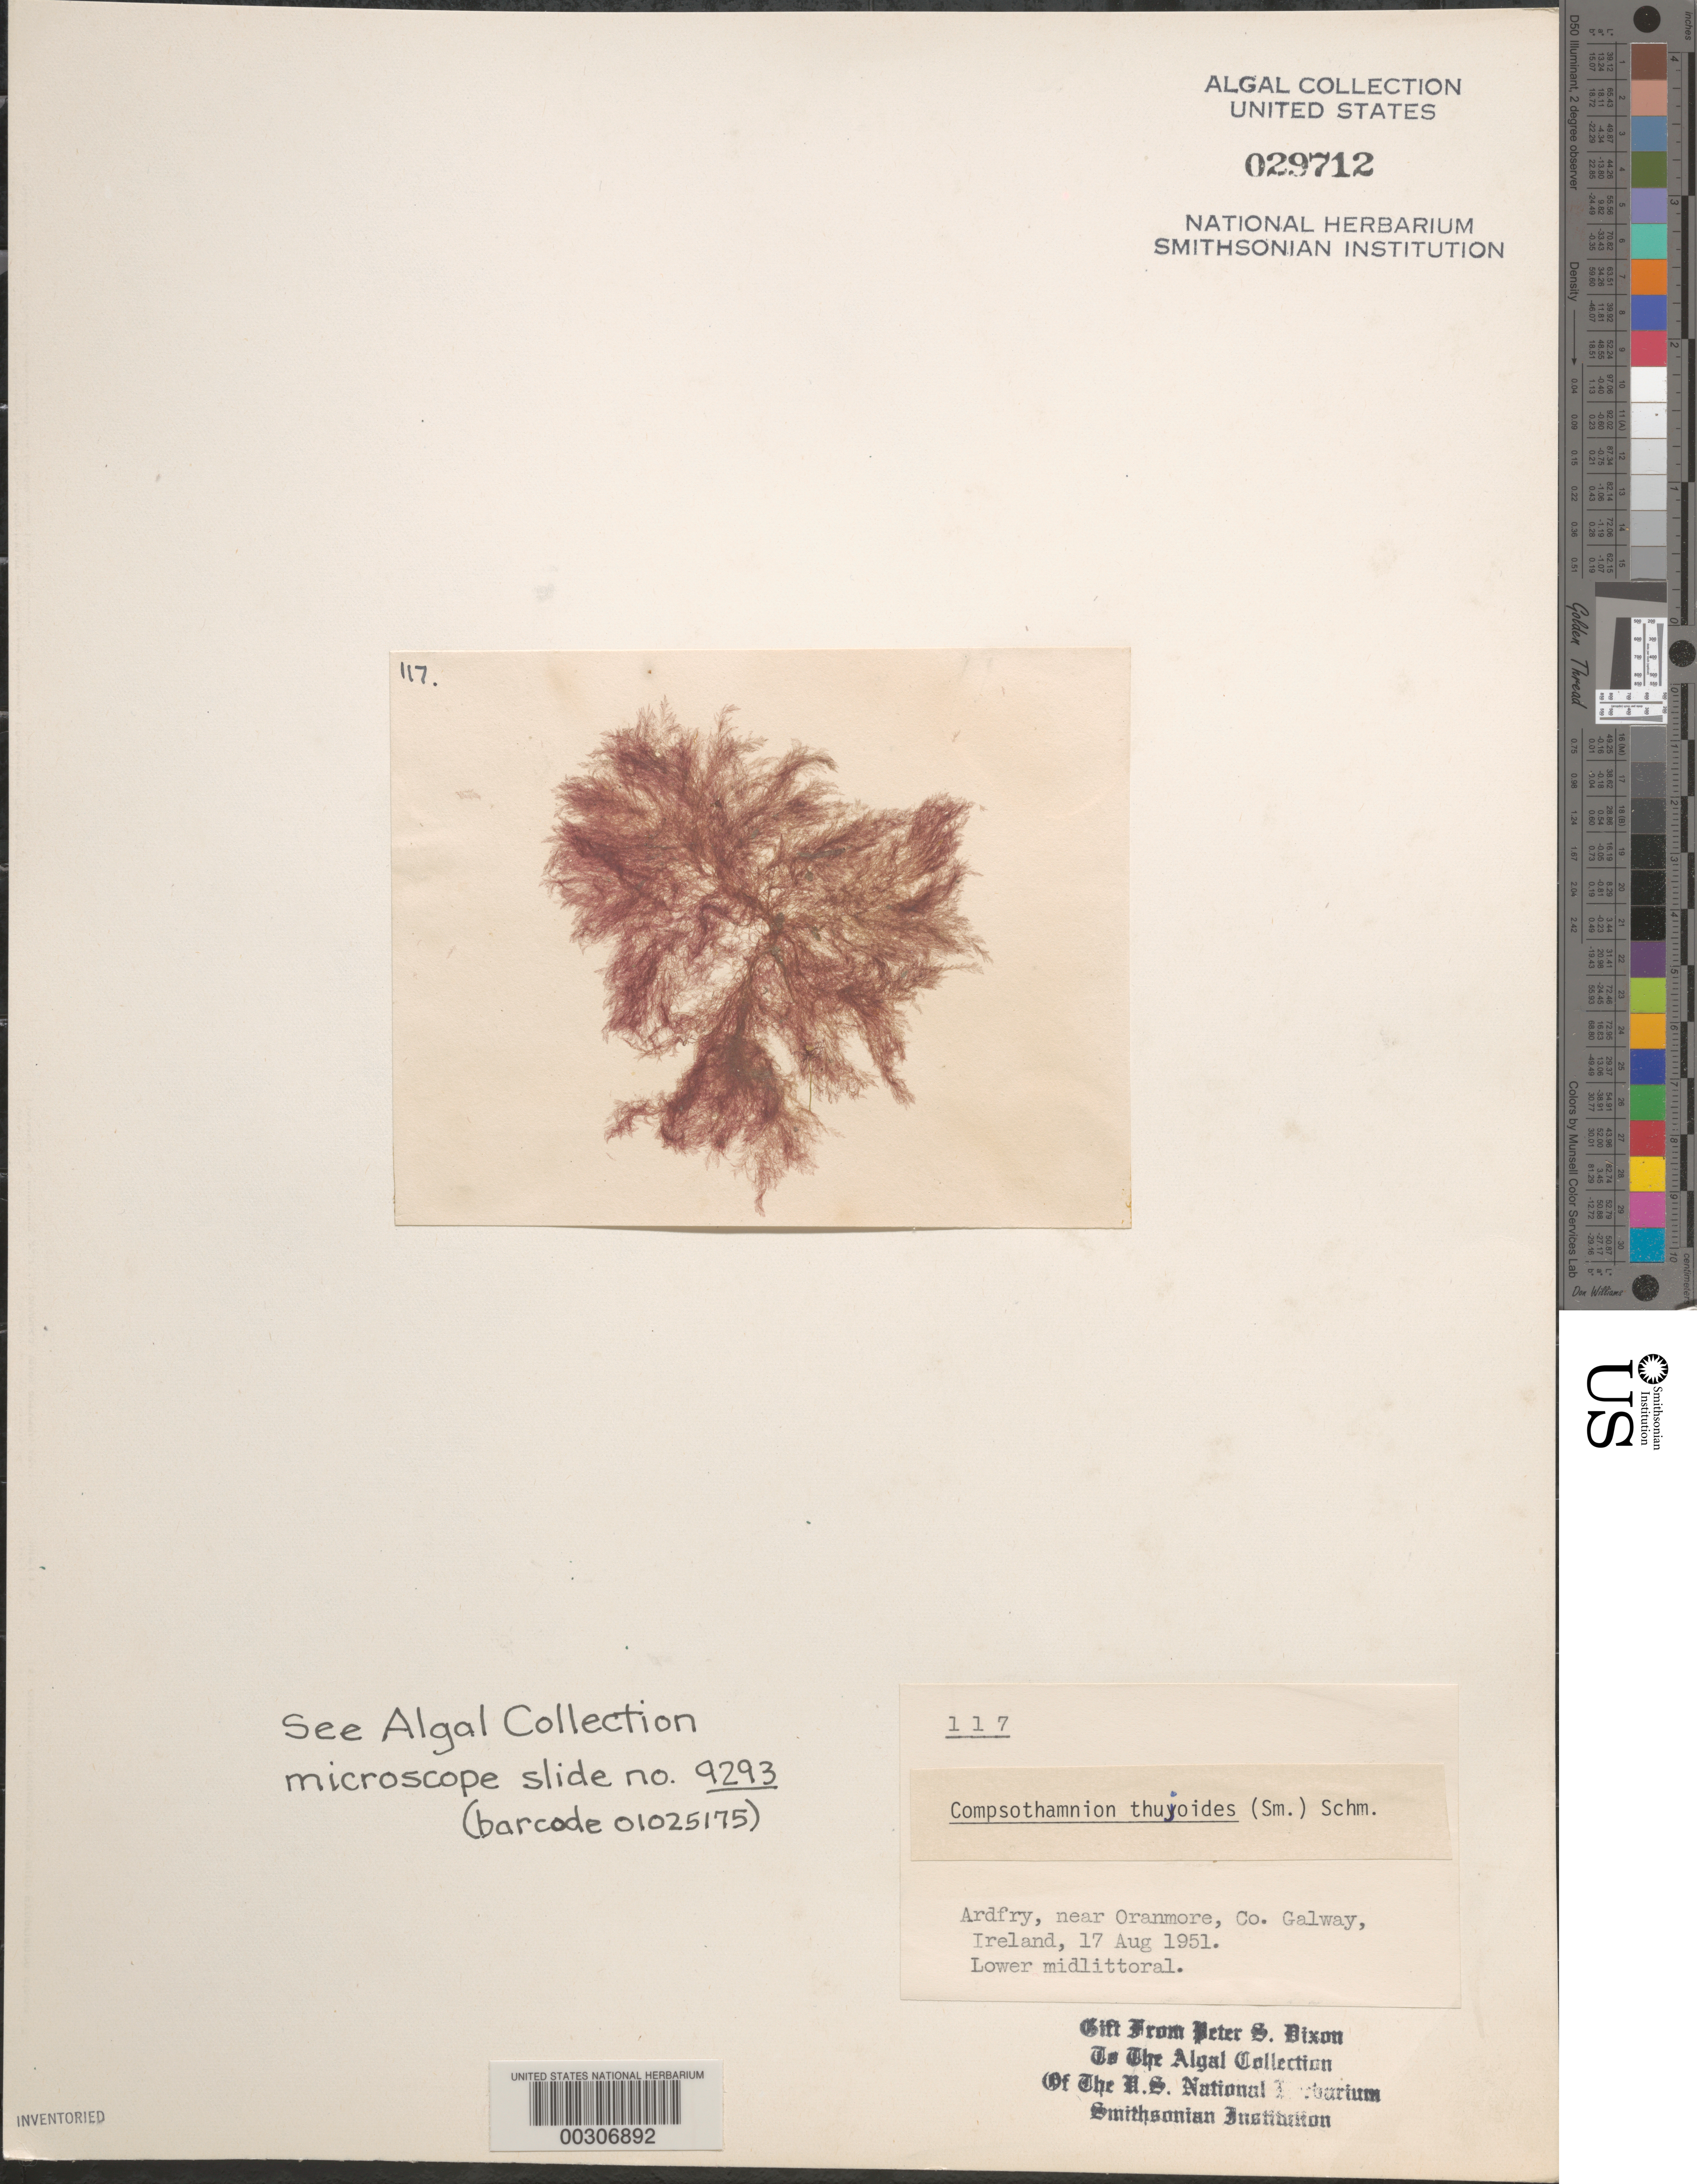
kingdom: Plantae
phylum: Rhodophyta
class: Florideophyceae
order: Ceramiales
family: Wrangeliaceae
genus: Compsothamnion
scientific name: Compsothamnion thujoides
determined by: Dixon, P. S.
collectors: P. S. Dixon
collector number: PSD 117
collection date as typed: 17 Aug 1951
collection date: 1951-08-17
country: Ireland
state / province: Connaught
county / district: Galway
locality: Ardfry near Oranmore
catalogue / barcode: US 29712